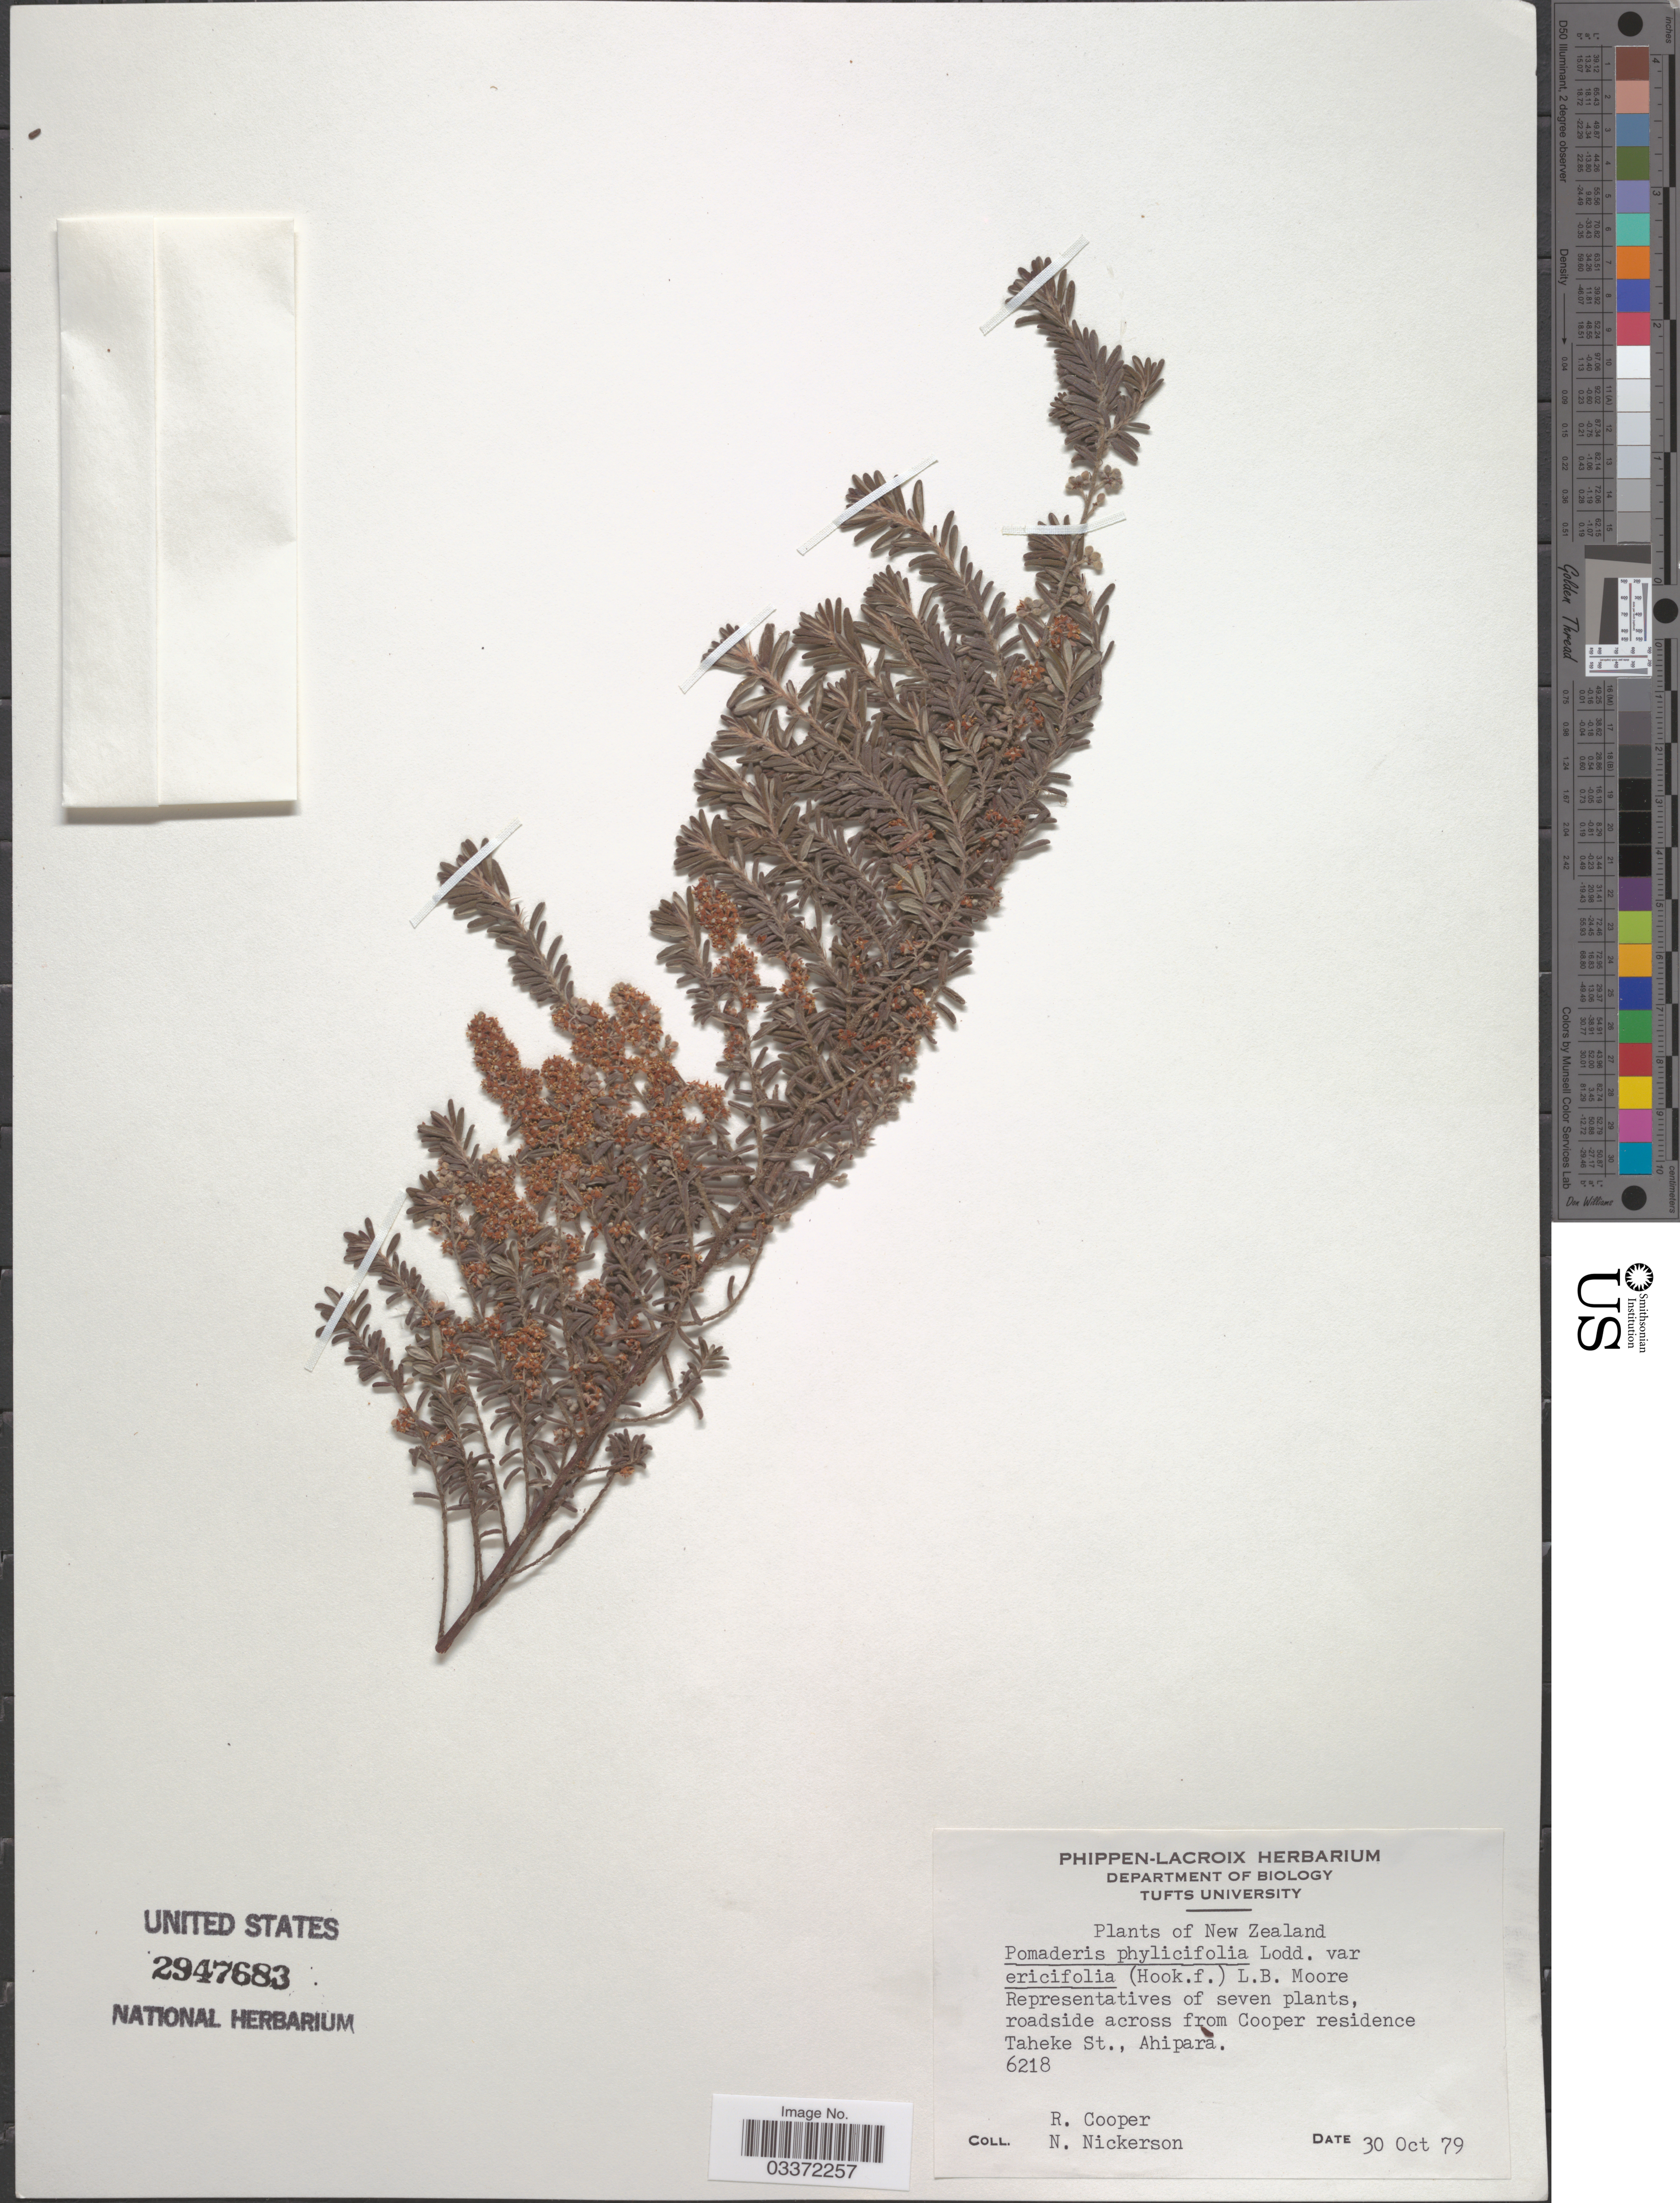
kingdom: Plantae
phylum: Tracheophyta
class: Magnoliopsida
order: Rosales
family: Rhamnaceae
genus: Pomaderris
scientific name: Pomaderris phylicifolia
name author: Link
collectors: R. Cooper & N. Nickerson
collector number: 6218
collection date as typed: Transcribed d/m/y: 30/10/79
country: New Zealand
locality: Roadside across from Cooper residence Taheke St., Ahipara.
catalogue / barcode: US 2947683